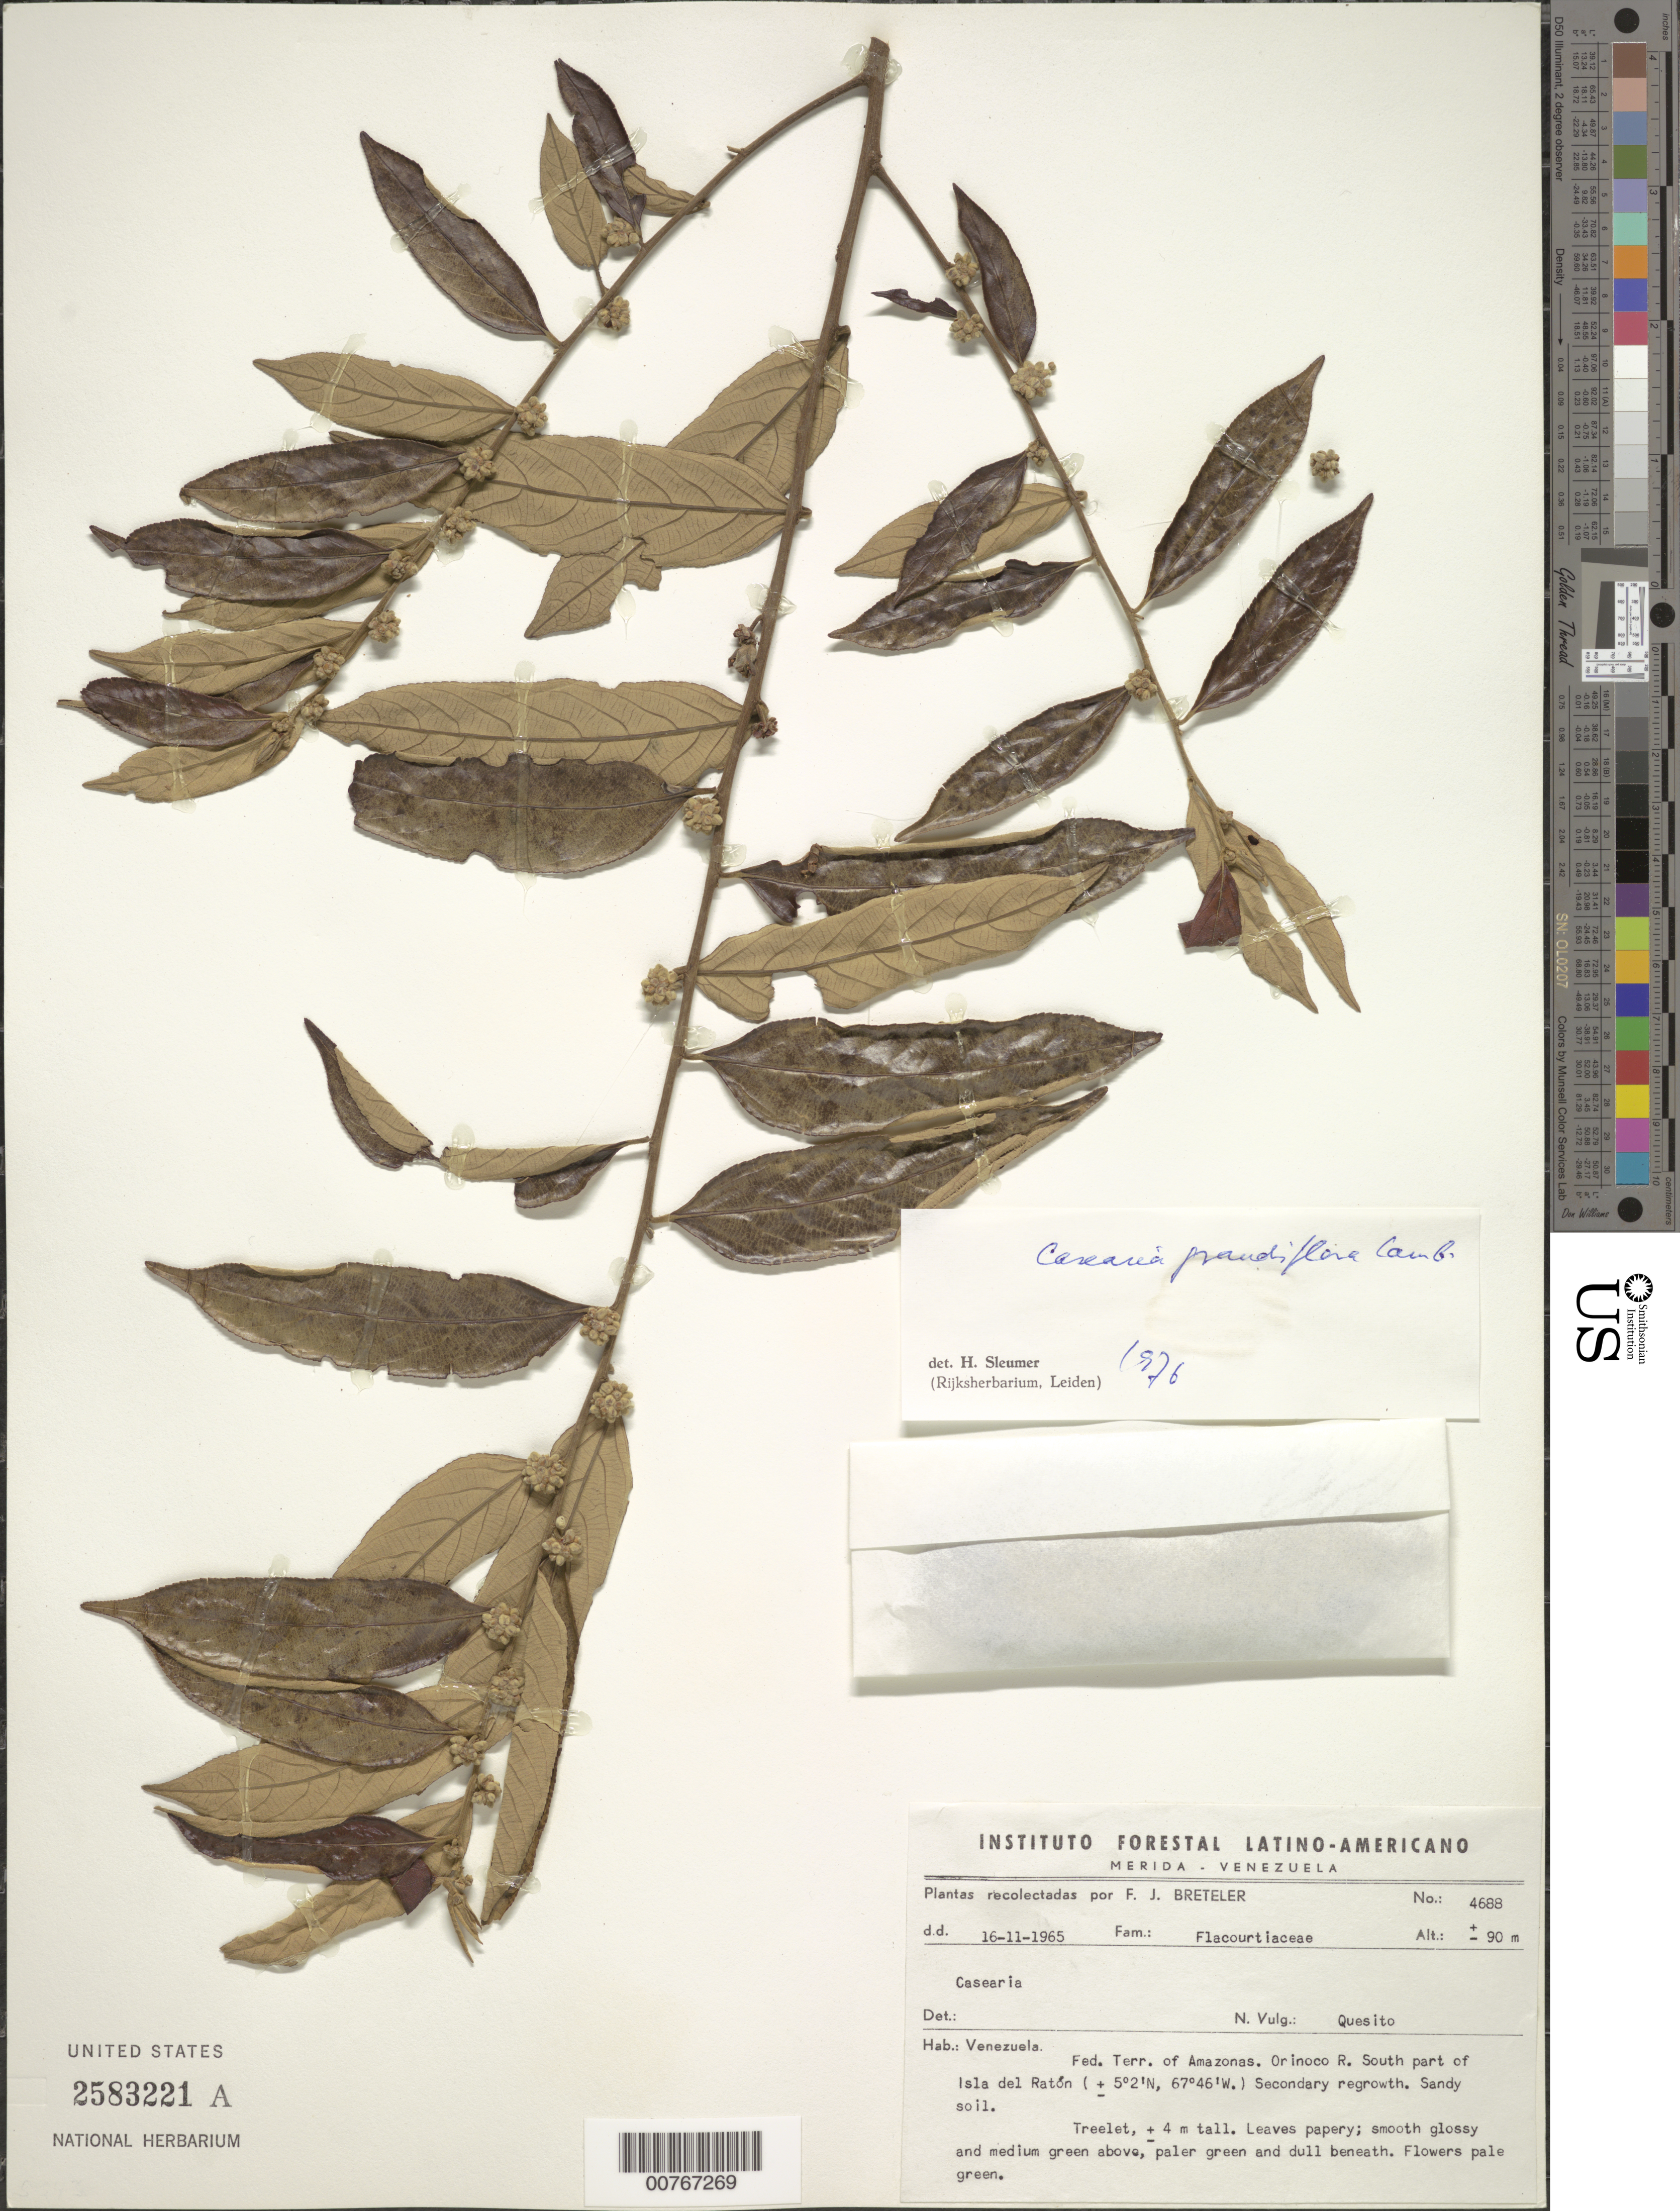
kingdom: Plantae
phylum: Tracheophyta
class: Magnoliopsida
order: Malpighiales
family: Salicaceae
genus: Casearia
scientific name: Casearia grandiflora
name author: Cambess.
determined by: Sleumer, H. O.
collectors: F. J. Breteler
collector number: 4688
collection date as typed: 16-Nov-65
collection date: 1965-11-16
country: Venezuela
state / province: Amazonas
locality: Orinoco R., southern part of Isla del Raton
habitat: Secondary forest, sandy soil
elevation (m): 90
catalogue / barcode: US 2583221A